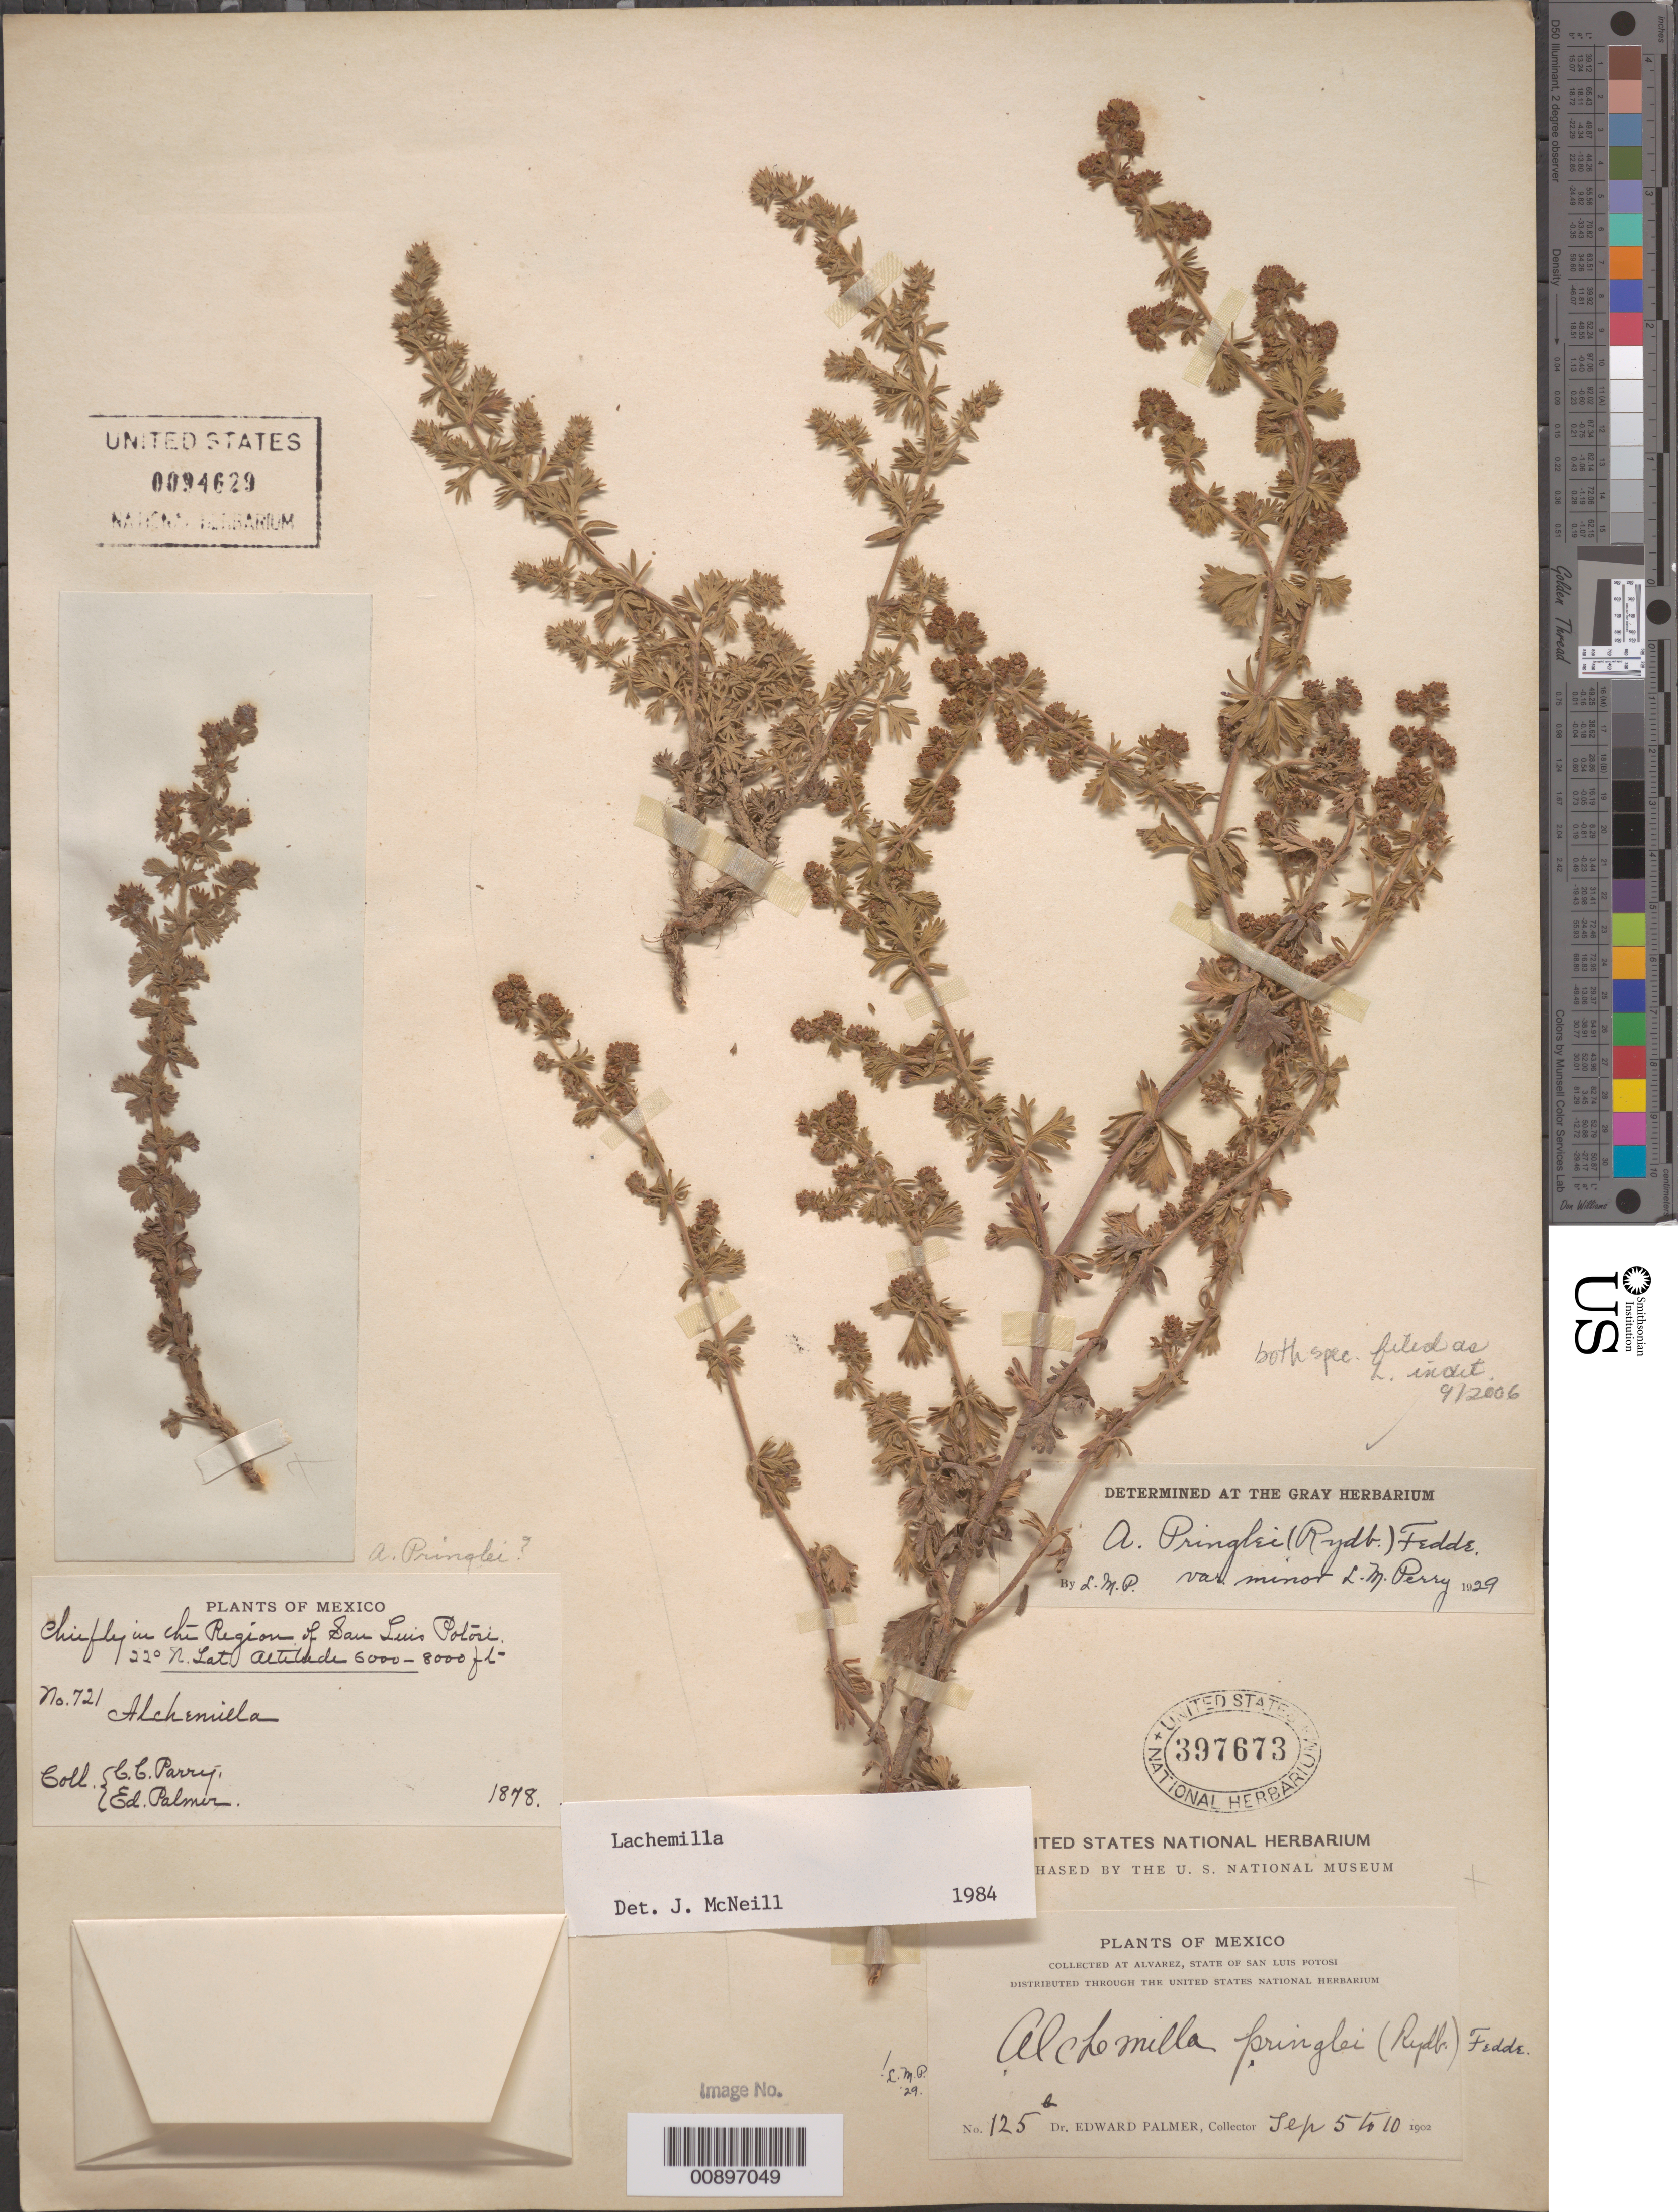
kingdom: Plantae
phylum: Tracheophyta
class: Magnoliopsida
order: Rosales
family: Rosaceae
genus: Lachemilla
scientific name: Lachemilla sp.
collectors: E. Palmer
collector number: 125 b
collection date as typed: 05 Sep 1902 to 10 Sep 1902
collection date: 1902-09-05/1902-09-10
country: Mexico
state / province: San Luis Potosí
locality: Alvarez, San Luis Potosí.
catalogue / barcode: US 397673